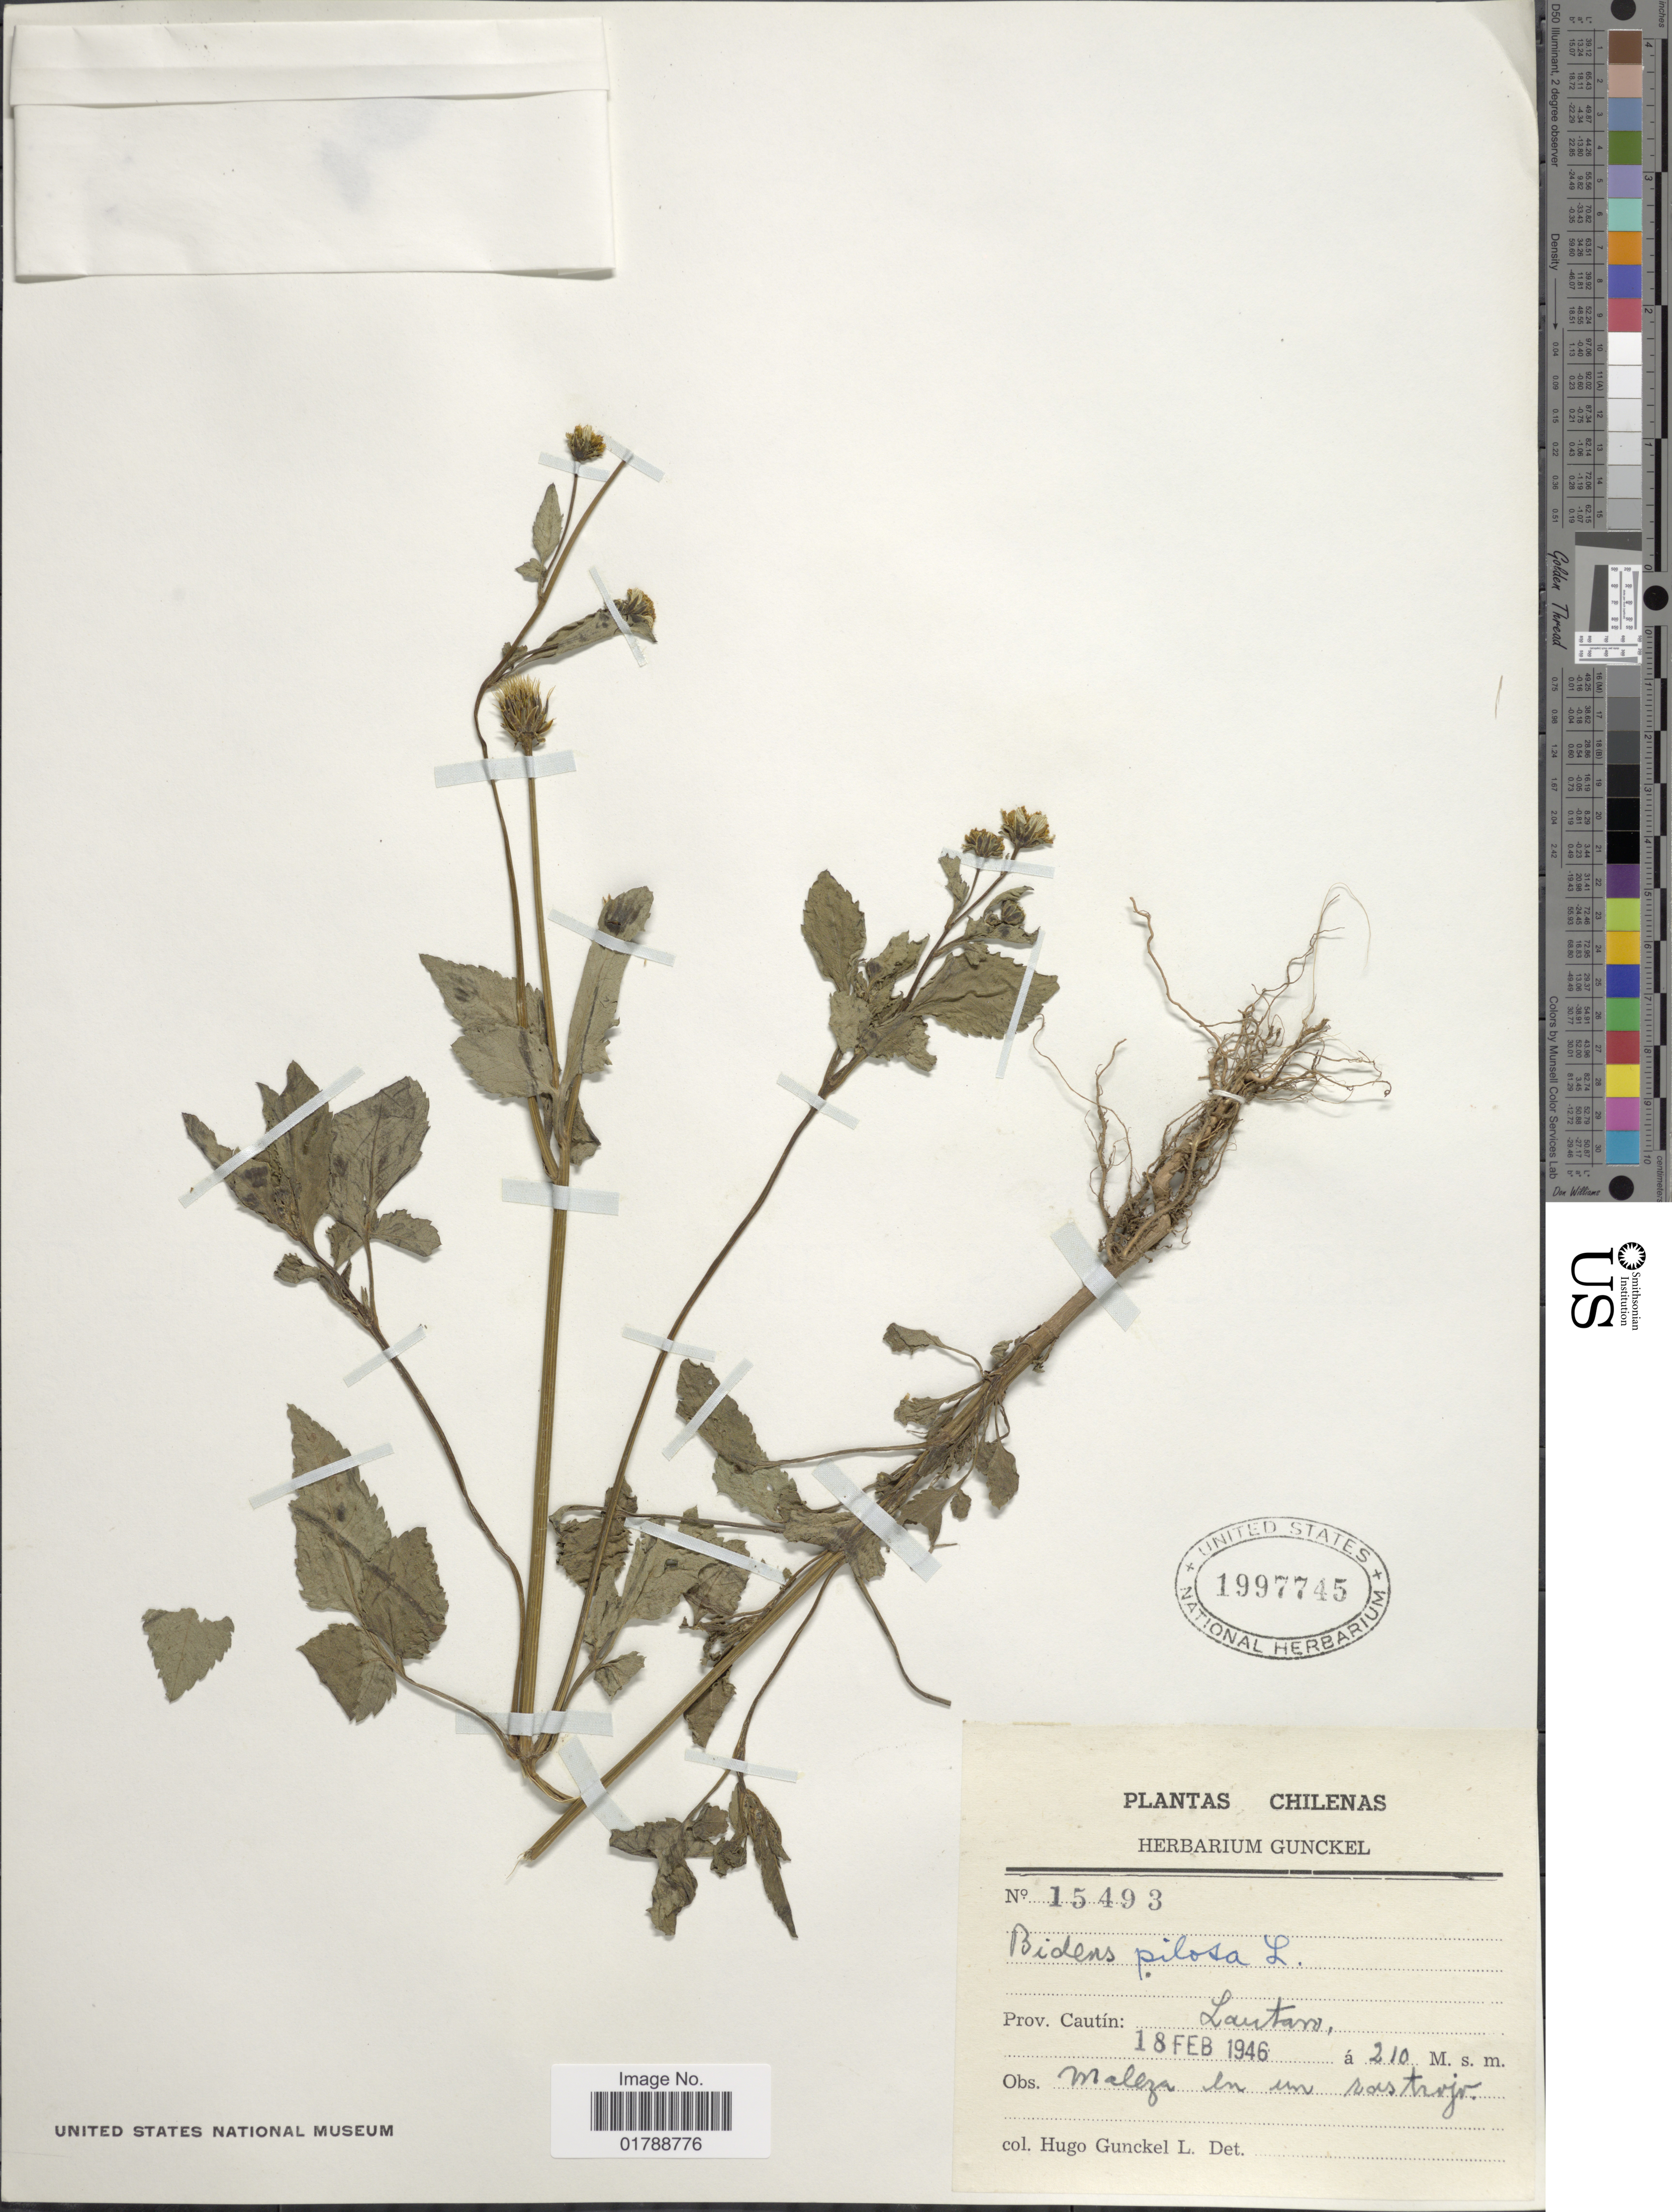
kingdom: Plantae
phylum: Tracheophyta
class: Magnoliopsida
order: Asterales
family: Asteraceae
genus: Bidens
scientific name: Bidens pilosa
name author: L.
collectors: H. Gunckel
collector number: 15493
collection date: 1946-02-18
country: Chile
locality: Prov. Cautín: Lautaro.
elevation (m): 210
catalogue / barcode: US 1997745